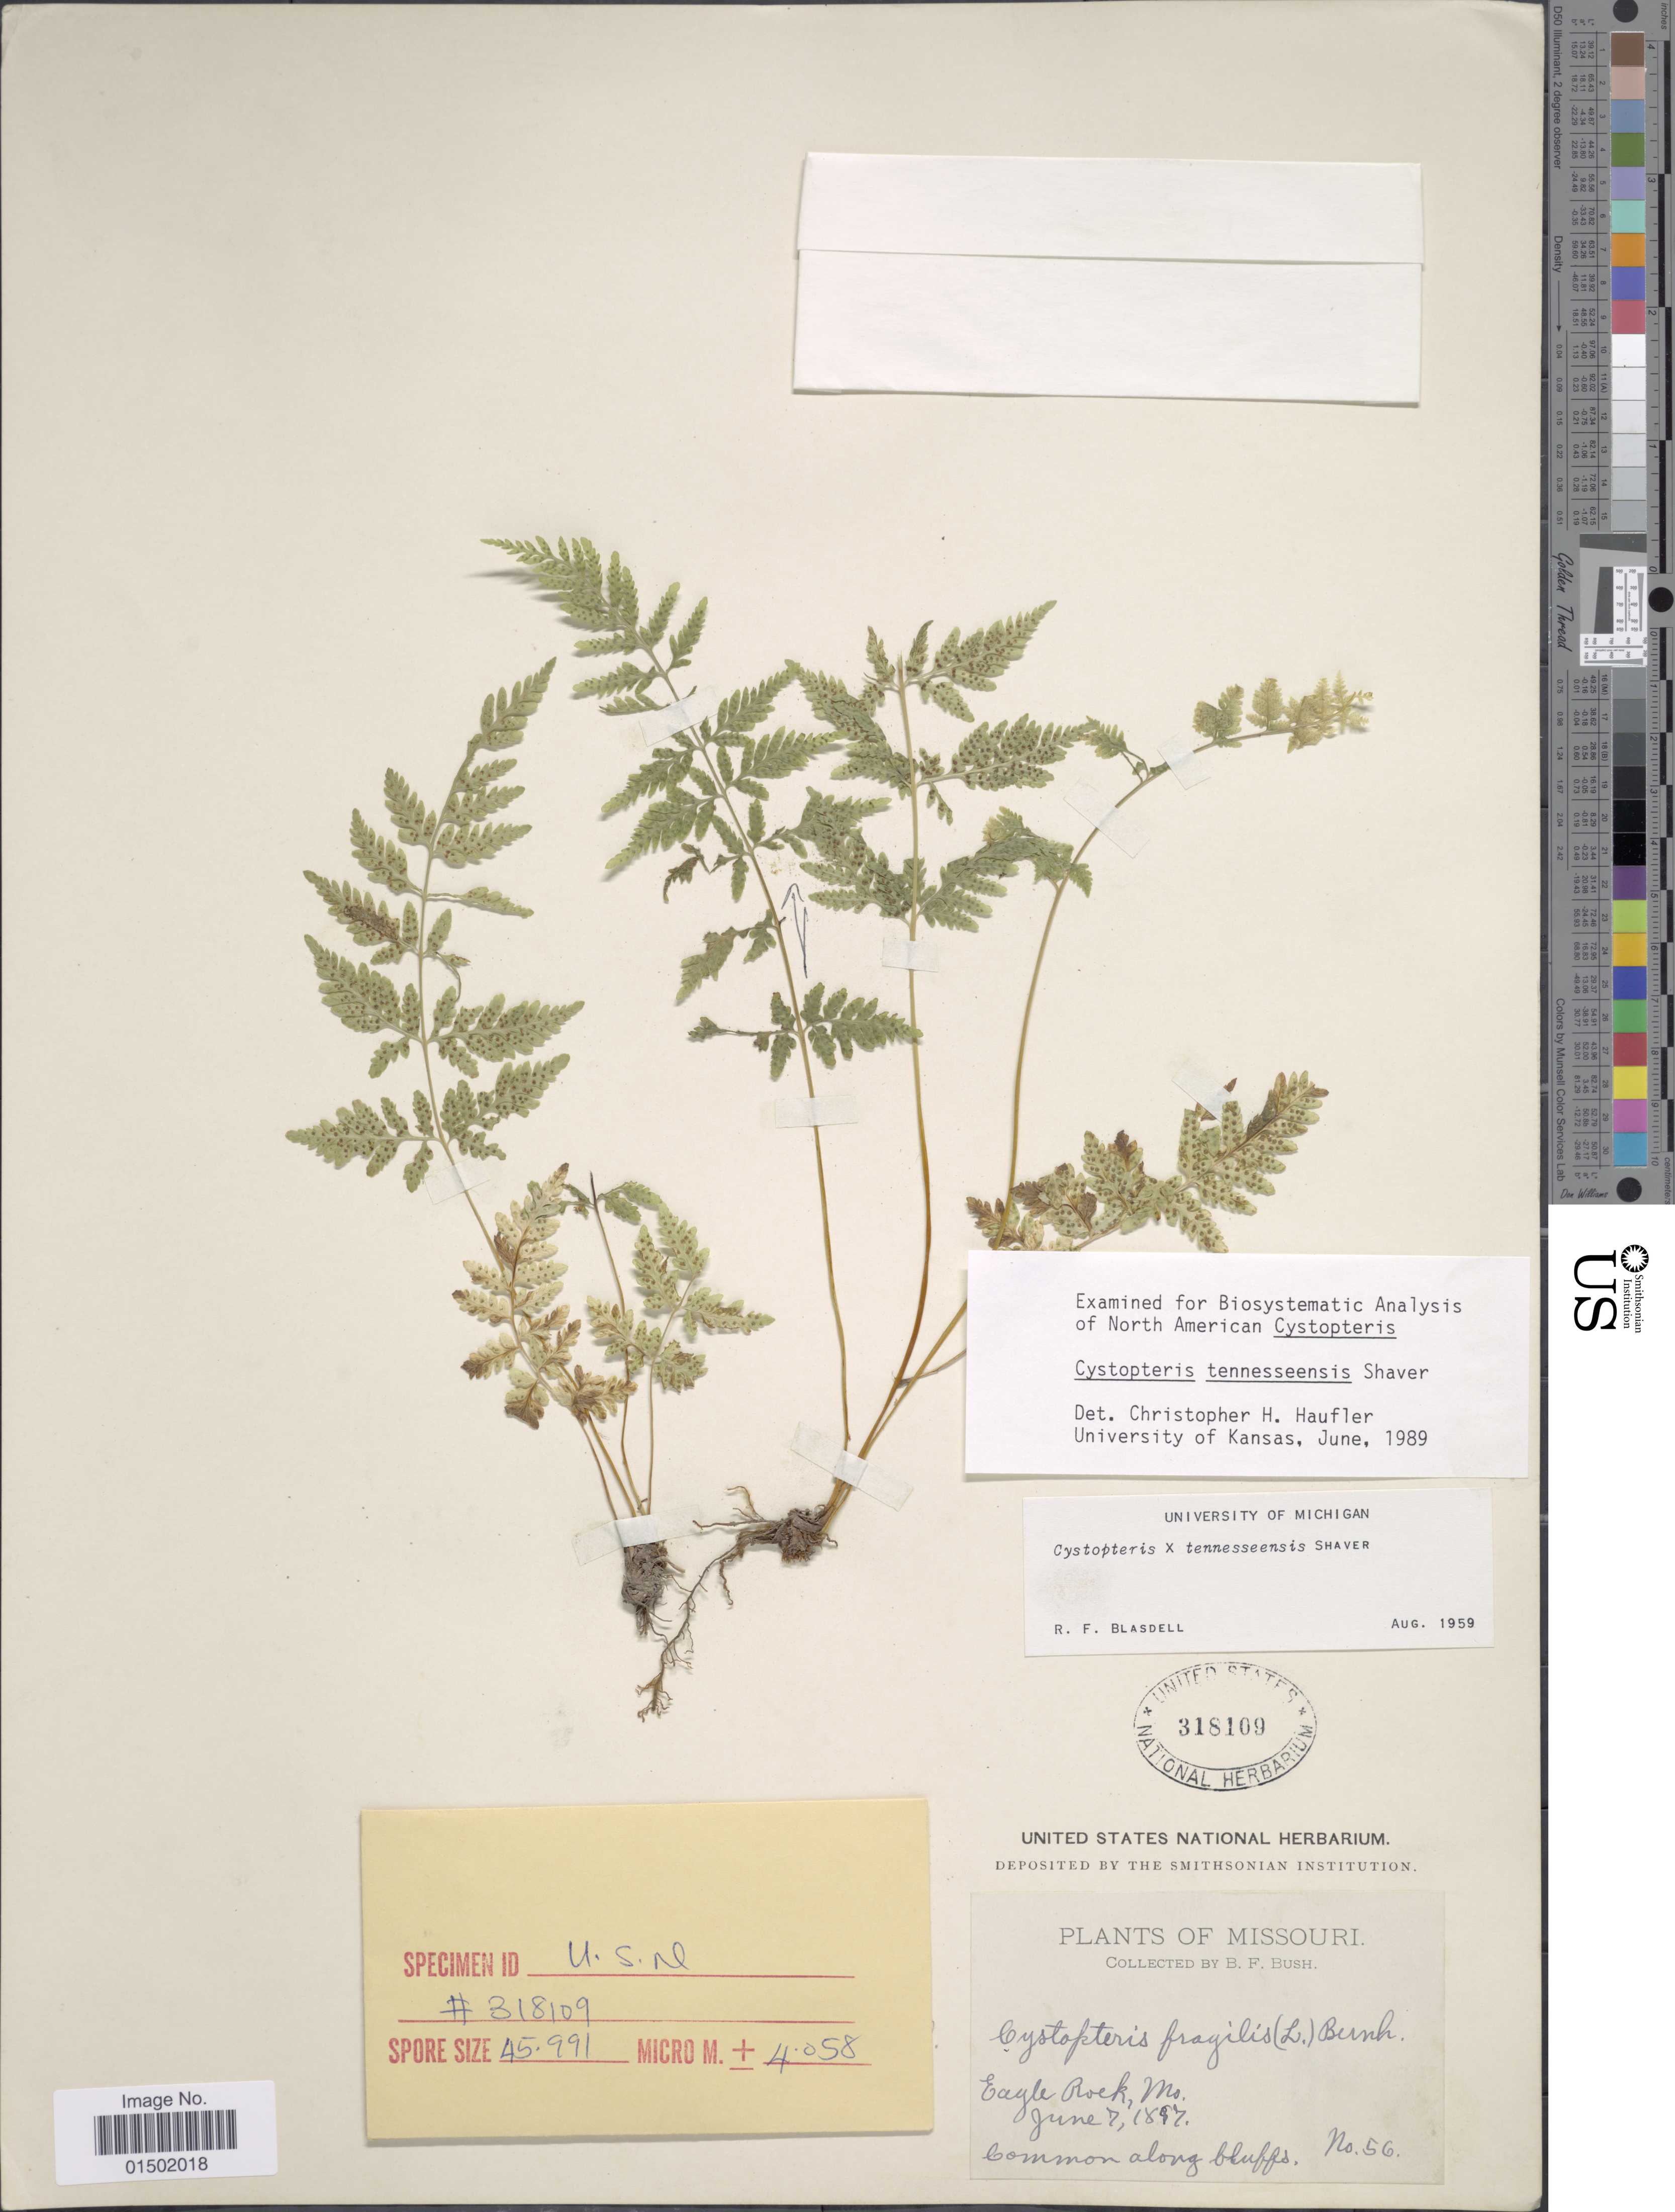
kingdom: Plantae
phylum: Tracheophyta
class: Polypodiopsida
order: Polypodiales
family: Cystopteridaceae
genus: Cystopteris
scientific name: Cystopteris tennesseensis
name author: Shaver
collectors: B. F. Bush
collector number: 56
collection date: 1897-06-07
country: United States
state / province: Missouri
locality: Eagle Rock, Mo.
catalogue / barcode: US 318109